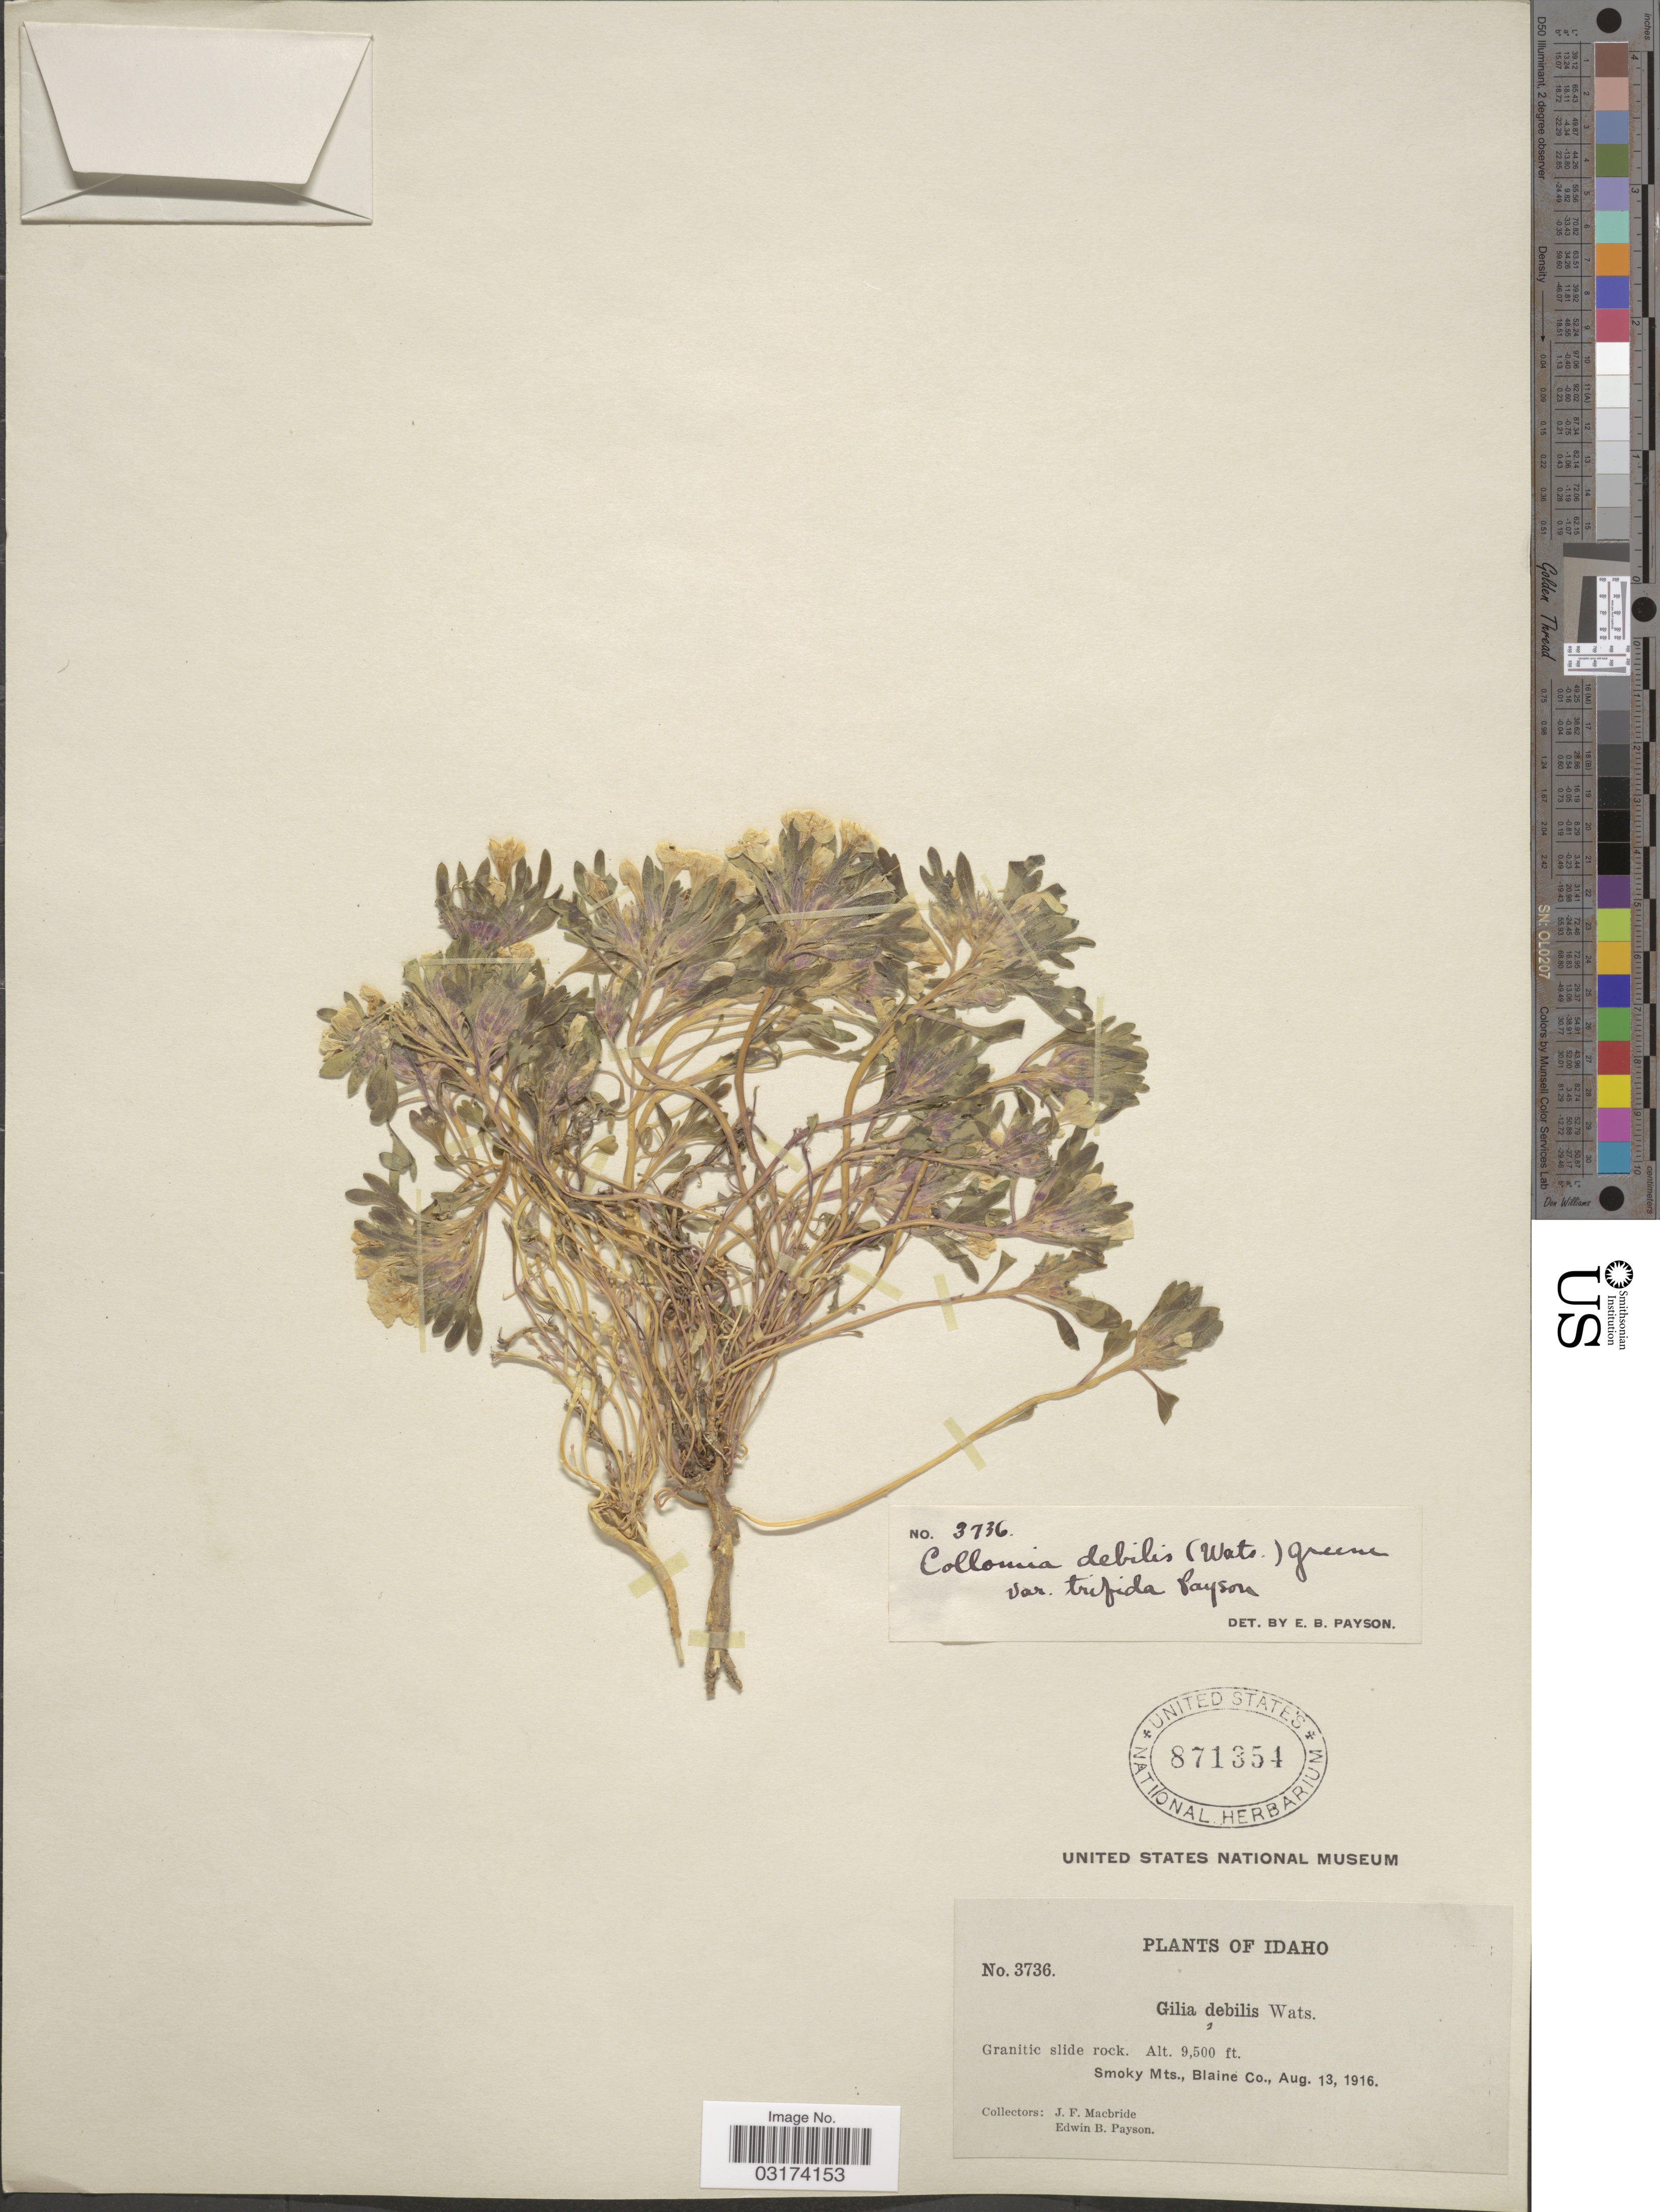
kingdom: Plantae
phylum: Tracheophyta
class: Magnoliopsida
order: Ericales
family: Polemoniaceae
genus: Collomia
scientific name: Collomia debilis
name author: (S. Watson) Greene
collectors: J. F. Macbride & E. B. Payson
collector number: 3736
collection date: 1916-08-13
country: United States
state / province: Idaho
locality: Smoky Mts., Blaine Co.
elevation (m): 2896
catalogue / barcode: US 871354